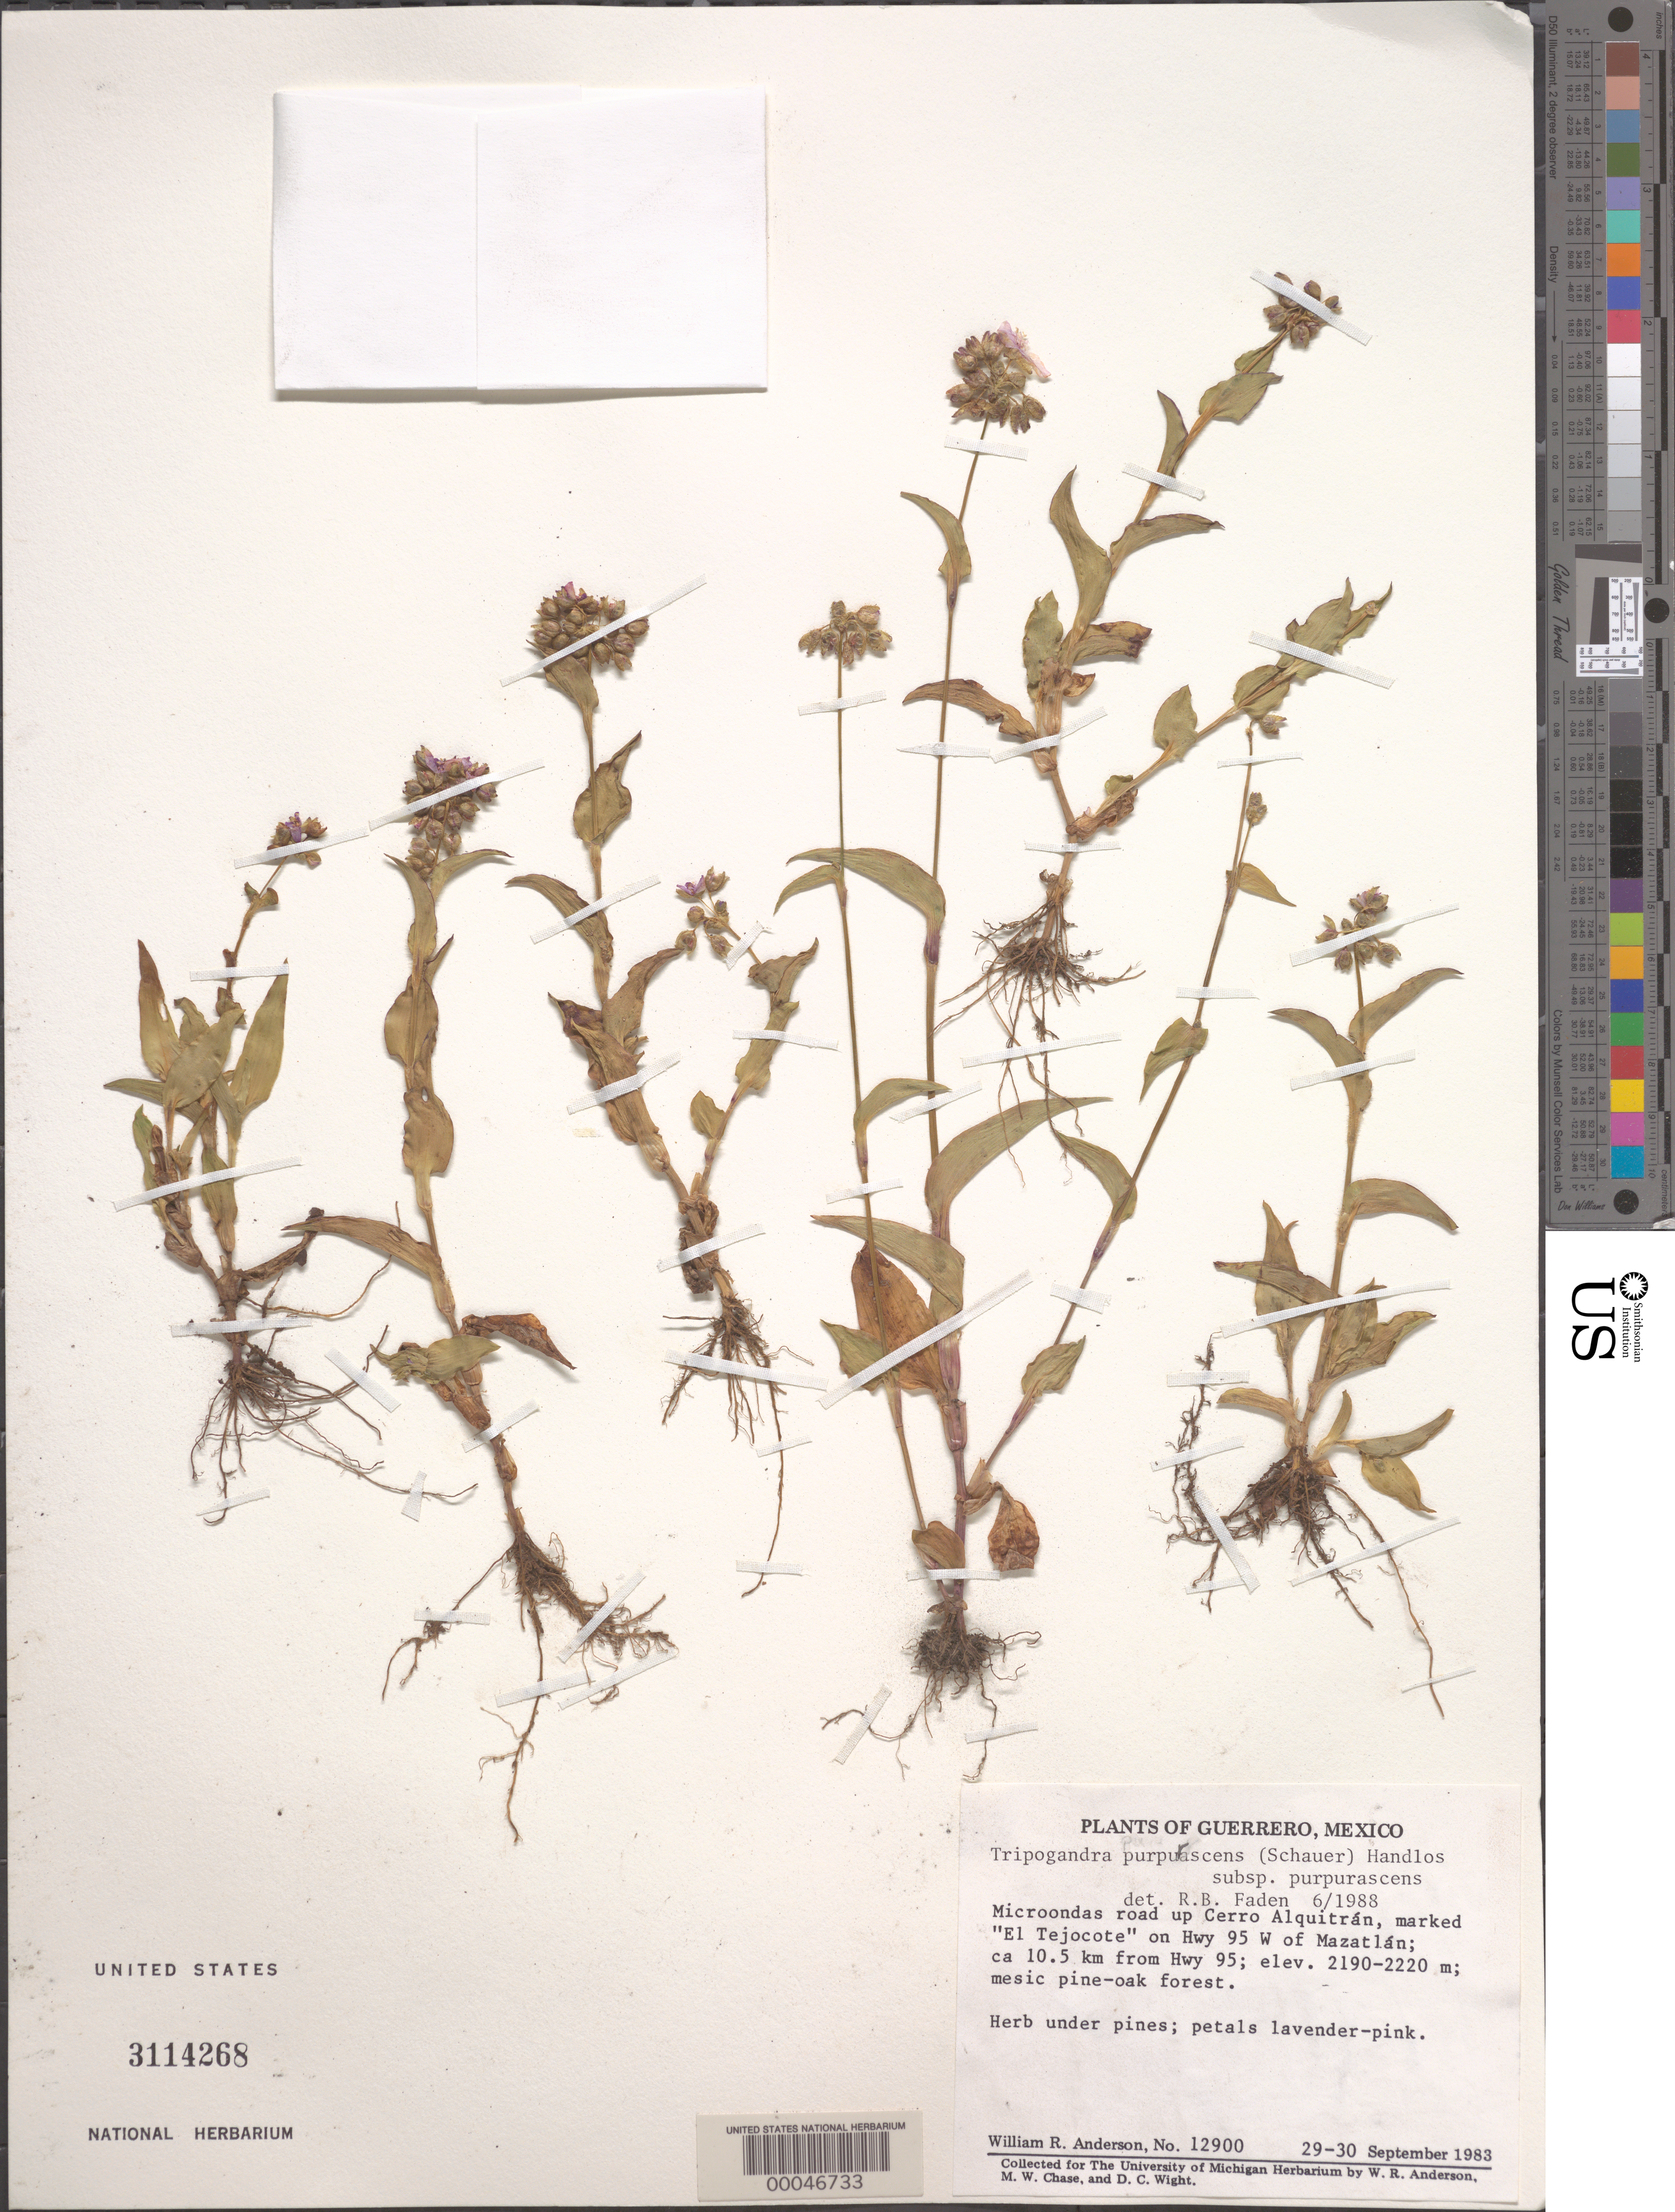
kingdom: Plantae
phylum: Tracheophyta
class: Liliopsida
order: Commelinales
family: Commelinaceae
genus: Tripogandra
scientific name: Tripogandra purpurascens subsp. purpurascens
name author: (S. Schauer) Handlos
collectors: W. R. Anderson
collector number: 12900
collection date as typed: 29 Sep 1983 to 30 Sep 1983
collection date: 1983-09-29/1983-09-30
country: Mexico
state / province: Guerrero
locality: Microondas road up Cerro Alquitran, marked "El Tejocote" on hwy 95 W of Mazatlan; ca 10.5 km from hwy 95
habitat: Mesic pine-oak forest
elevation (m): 2190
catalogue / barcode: US 3114268